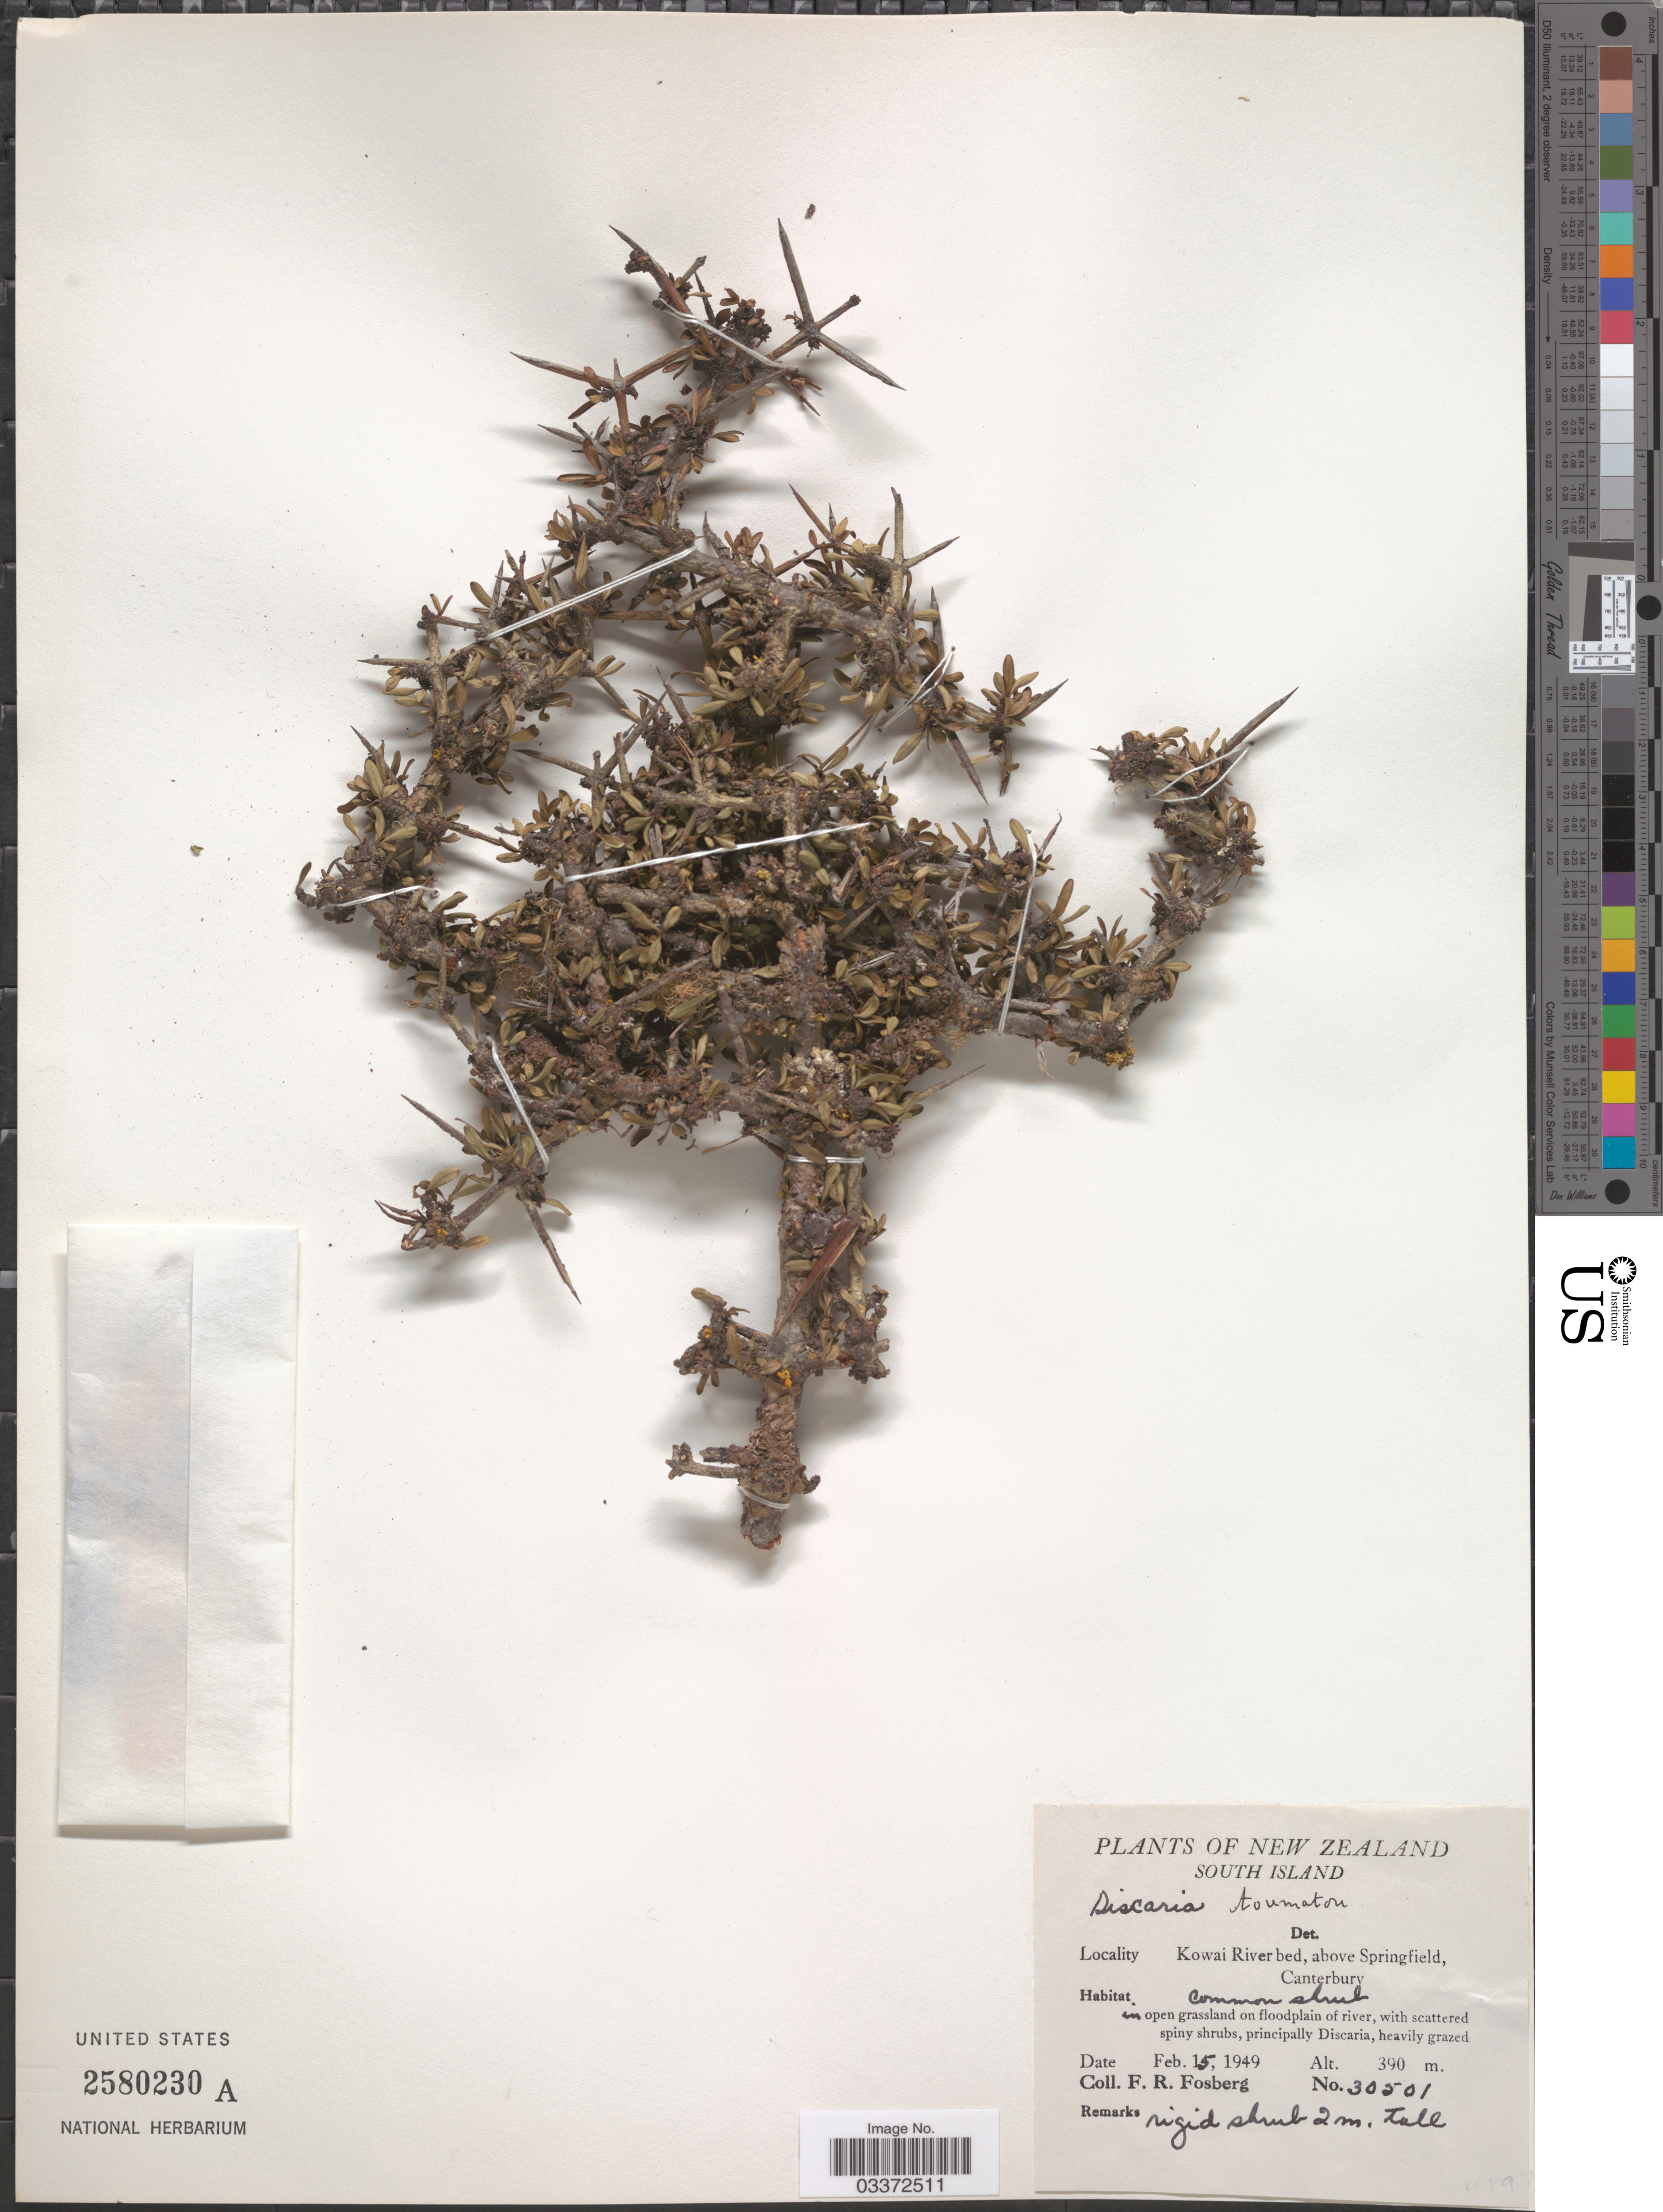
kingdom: Plantae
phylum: Tracheophyta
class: Magnoliopsida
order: Rosales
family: Rhamnaceae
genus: Discaria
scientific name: Discaria toumatou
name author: Raoul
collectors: F. R. Fosberg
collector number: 30501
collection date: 1949-02-15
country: New Zealand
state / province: Canterbury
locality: South Island. Kowai Riverbed, above Springfield.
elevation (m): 390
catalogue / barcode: US 2580230A